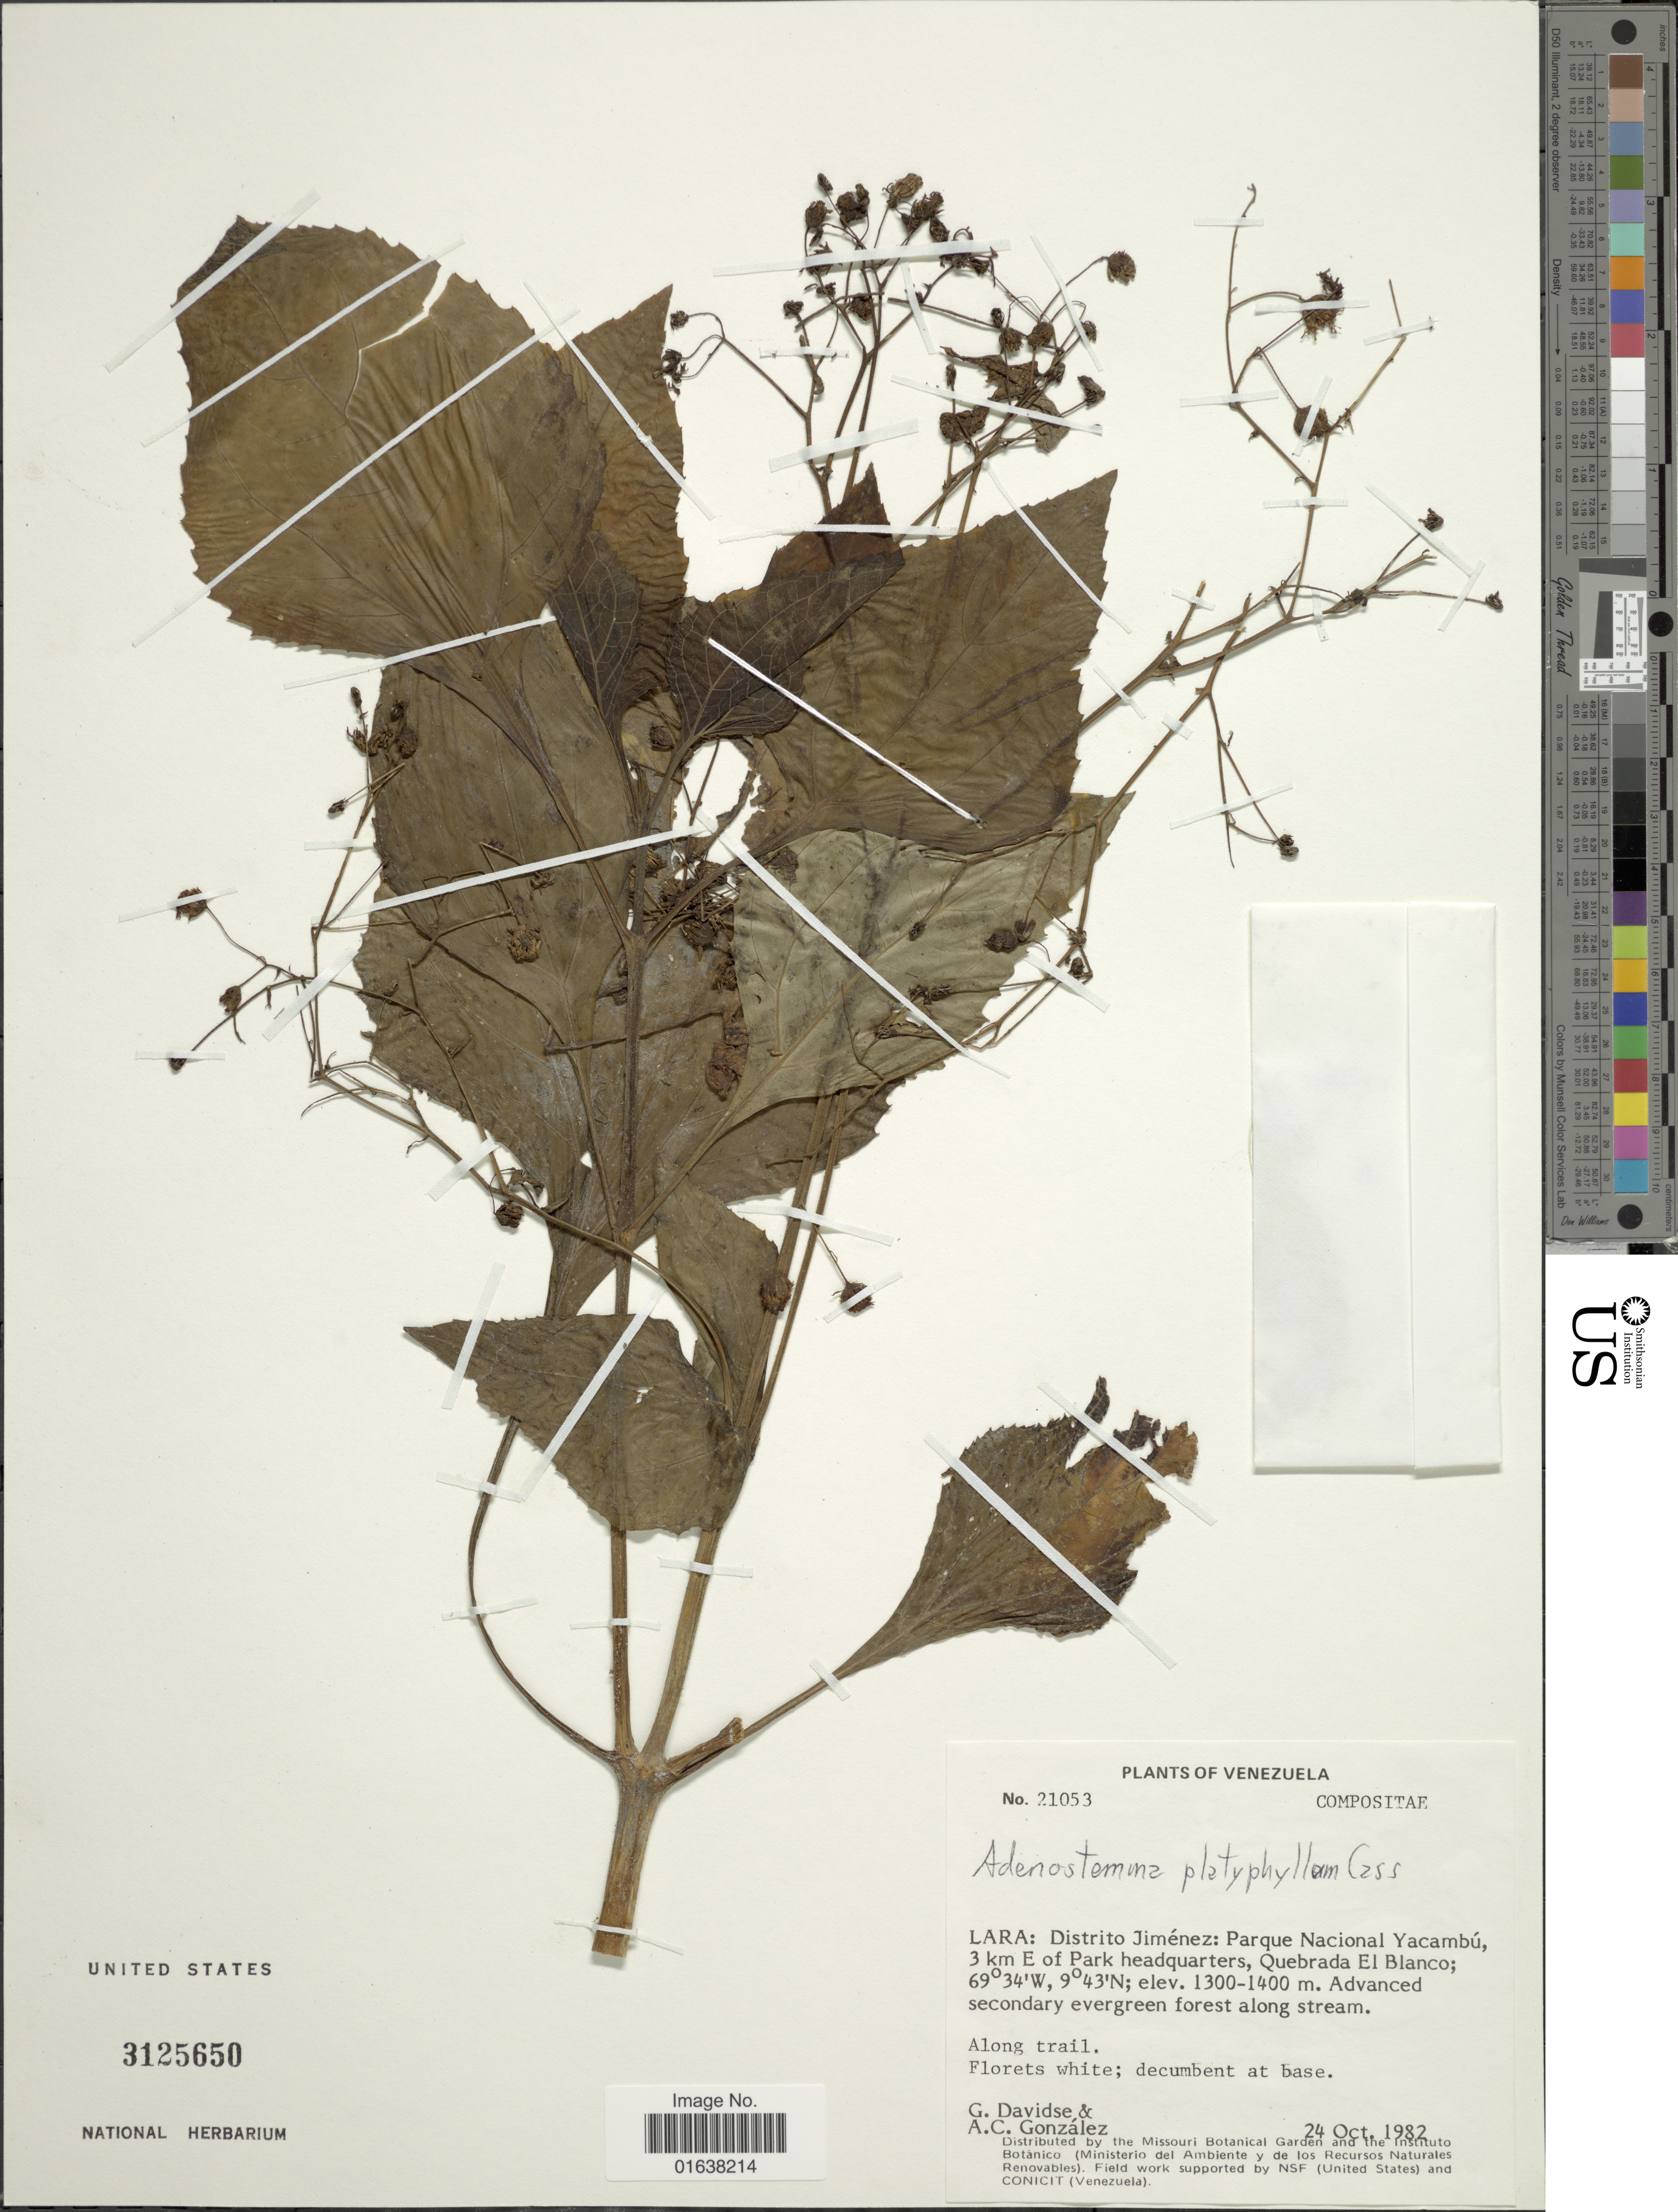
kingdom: Plantae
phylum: Tracheophyta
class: Magnoliopsida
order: Asterales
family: Asteraceae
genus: Adenostemma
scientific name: Adenostemma platyphyllum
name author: Cass.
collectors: G. Davidse & A. Gonzáles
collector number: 21053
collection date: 1982-10-24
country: Venezuela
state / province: Lara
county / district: Jiménez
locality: Distrito Jimenez: Parque Nacional Yacambu, 3 km E of Park headquarters, Quebrada El Blanco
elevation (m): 1300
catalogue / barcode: US 3125650